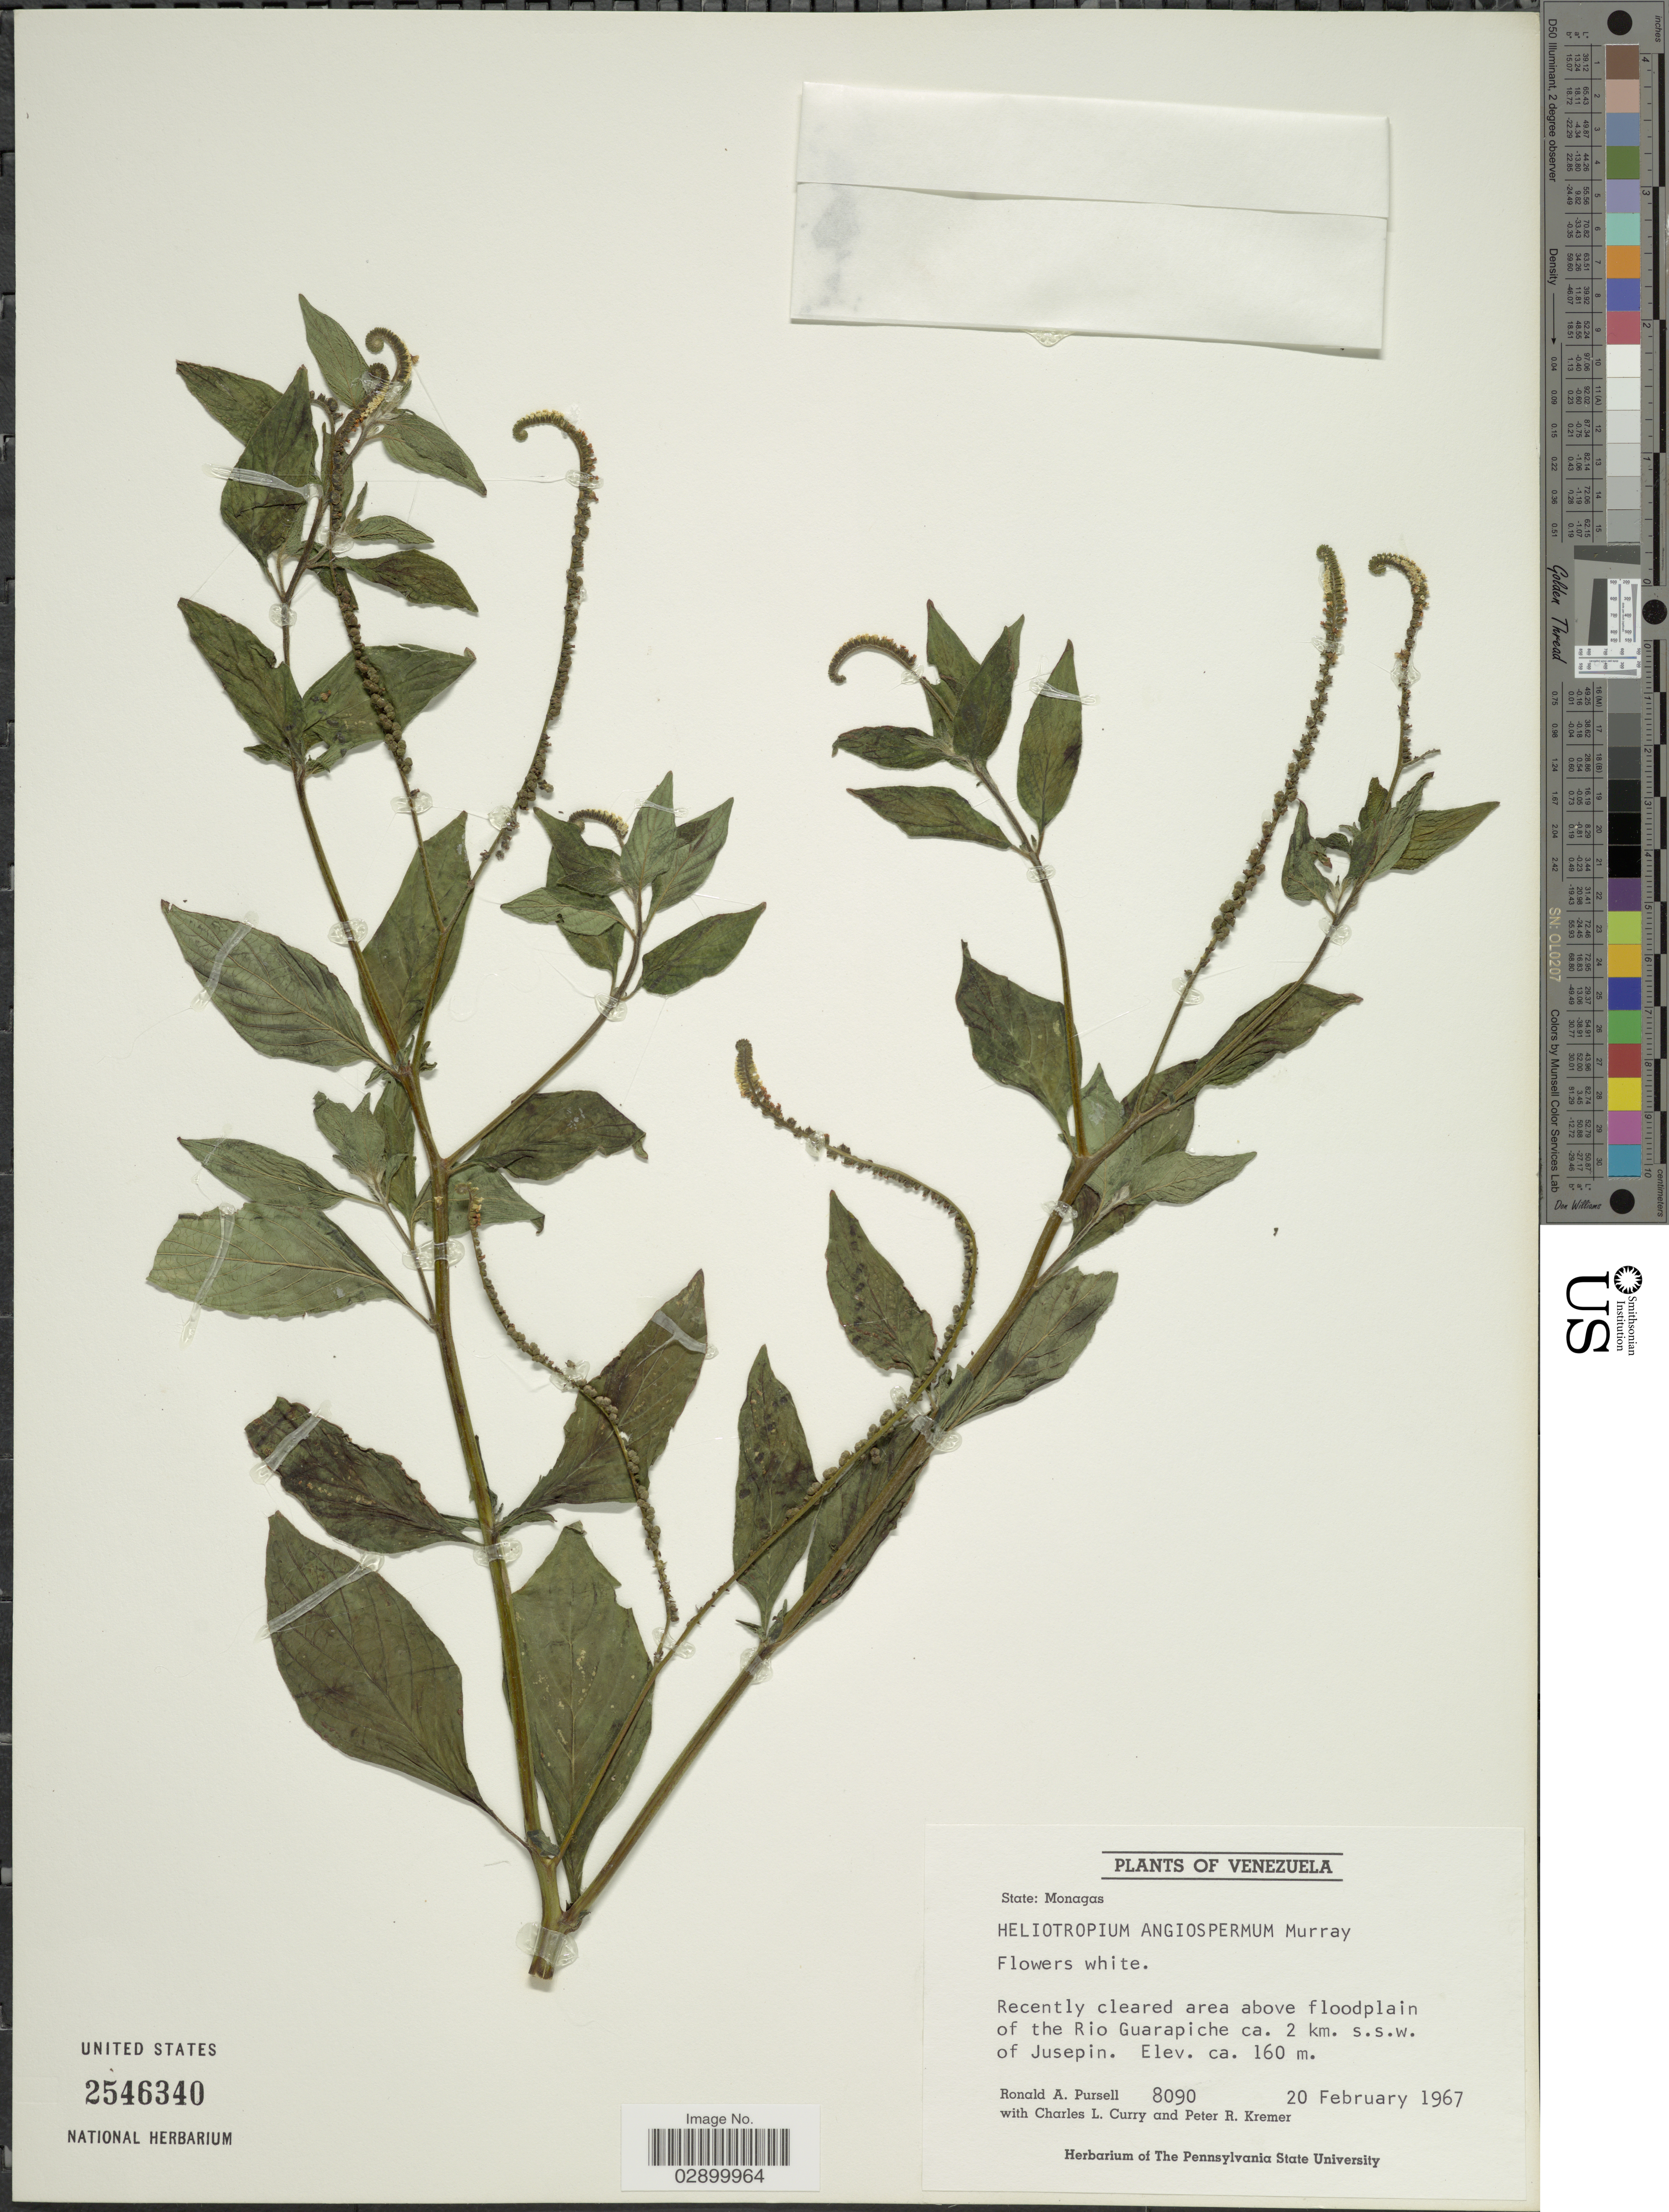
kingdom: Plantae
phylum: Tracheophyta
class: Magnoliopsida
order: Boraginales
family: Heliotropiaceae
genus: Heliotropium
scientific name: Heliotropium angiospermum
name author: Murray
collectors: R. A. Pursell, C. L. Curry & P. Kremer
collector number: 8090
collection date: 1967-02-20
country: Venezuela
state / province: Monagas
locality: Area above floodplain of the Rio Guarapiche ca. 2 km. s.s.w. of Jusepin.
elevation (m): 160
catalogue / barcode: US 2546340